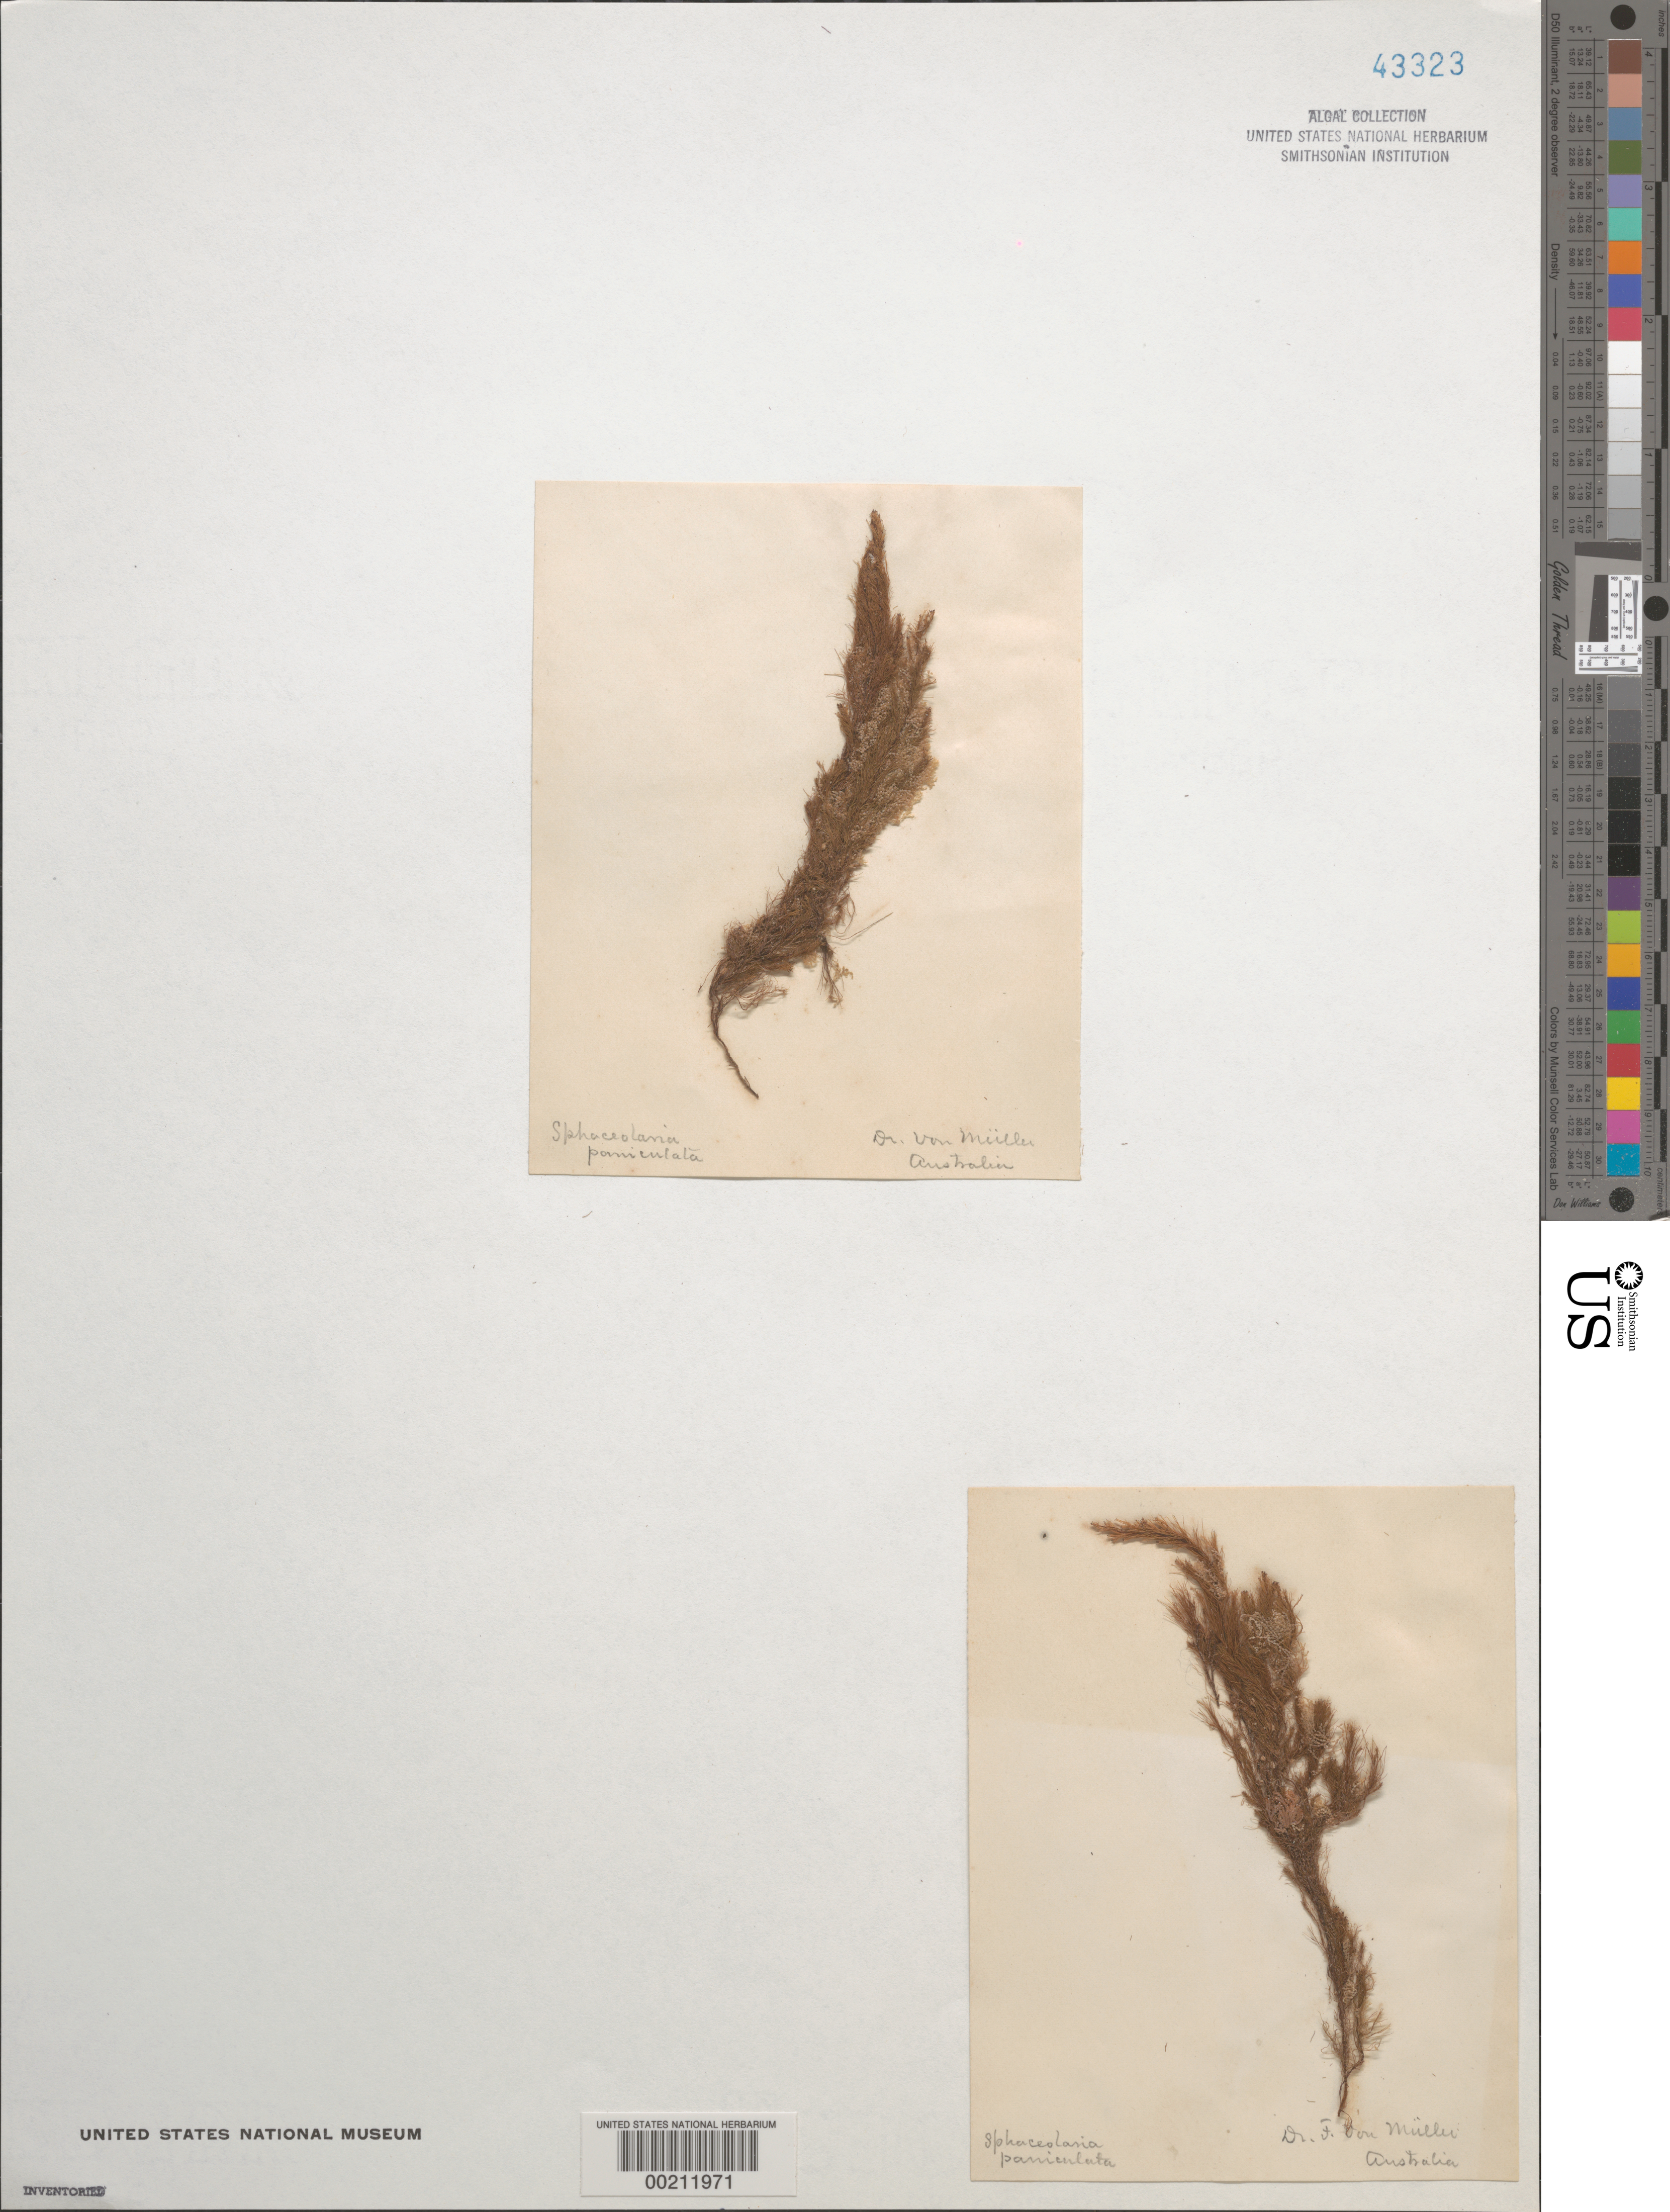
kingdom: Chromista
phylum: Ochrophyta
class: Phaeophyceae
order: Sphacelariales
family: Stypocaulaceae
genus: Halopteris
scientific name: Halopteris paniculata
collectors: F. Mueller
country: Australia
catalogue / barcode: US 43323